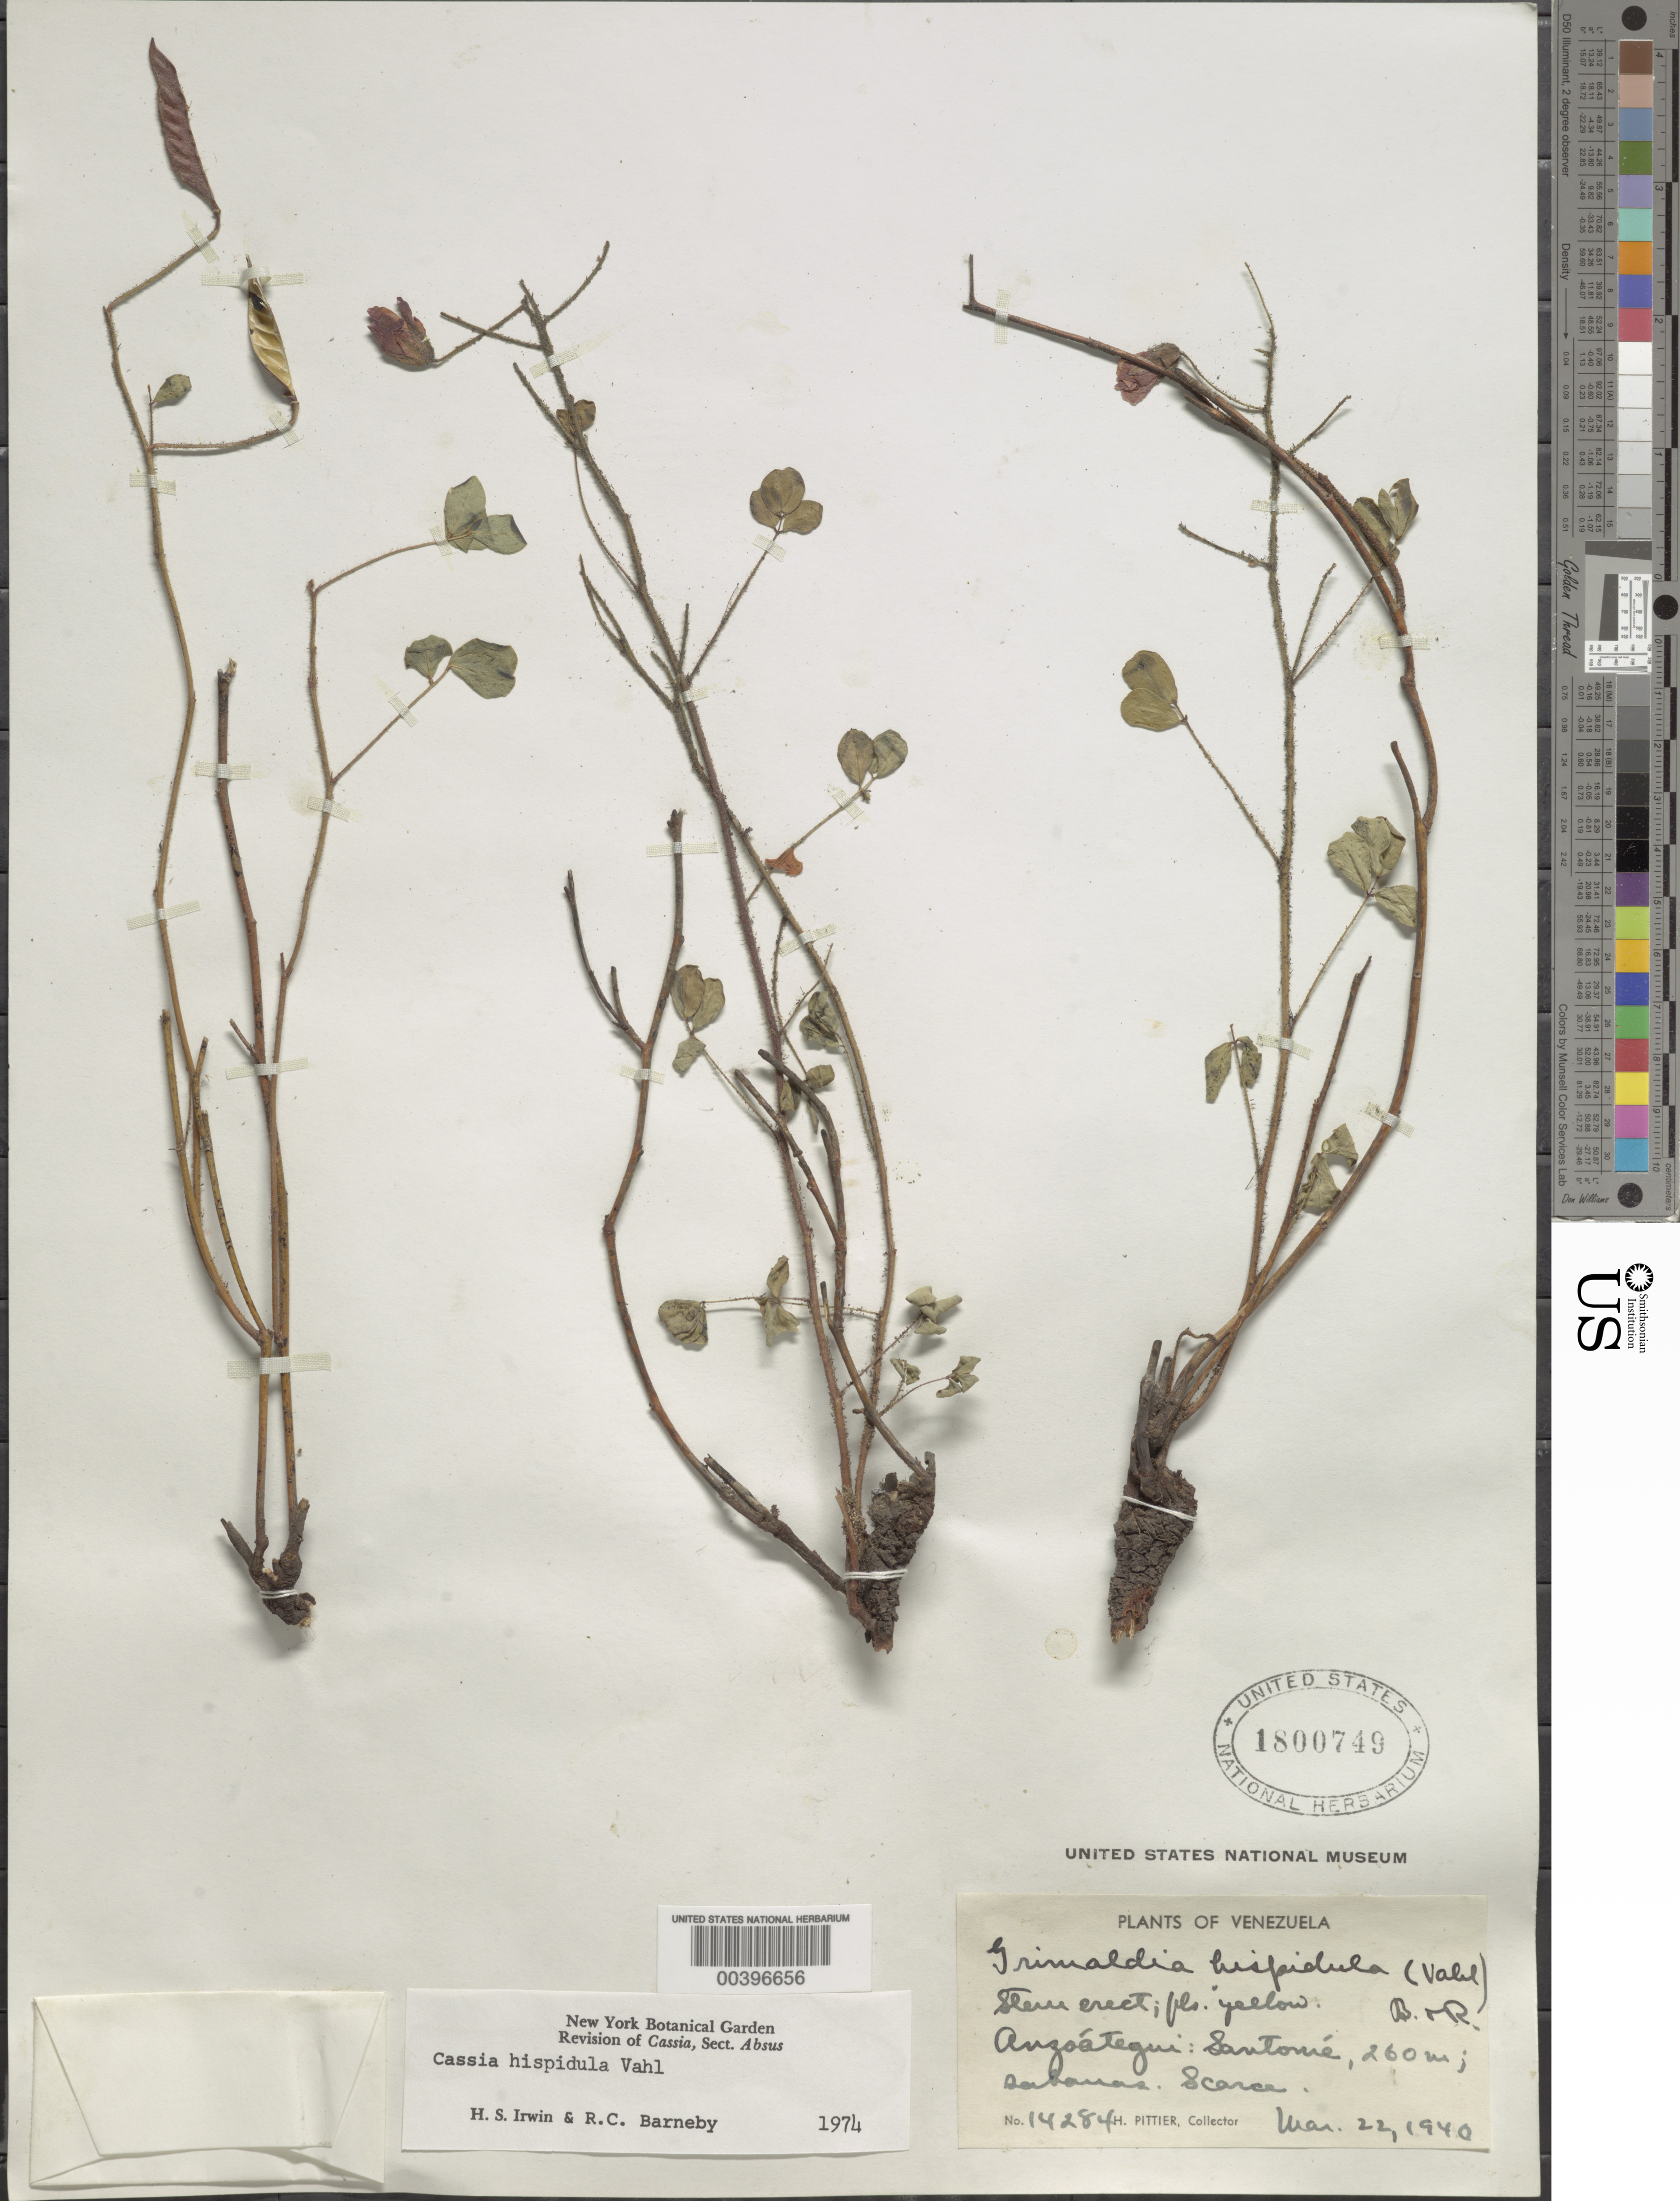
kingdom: Plantae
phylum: Tracheophyta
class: Magnoliopsida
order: Fabales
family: Fabaceae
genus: Chamaecrista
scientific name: Chamaecrista hispidula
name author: (Vahl) H.S. Irwin & Barneby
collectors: H. F. Pittier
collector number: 14284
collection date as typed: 22 Mar 1940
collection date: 1940-03-22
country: Venezuela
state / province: Anzoategui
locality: Santome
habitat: Sabanas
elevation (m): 260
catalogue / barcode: US 1800749